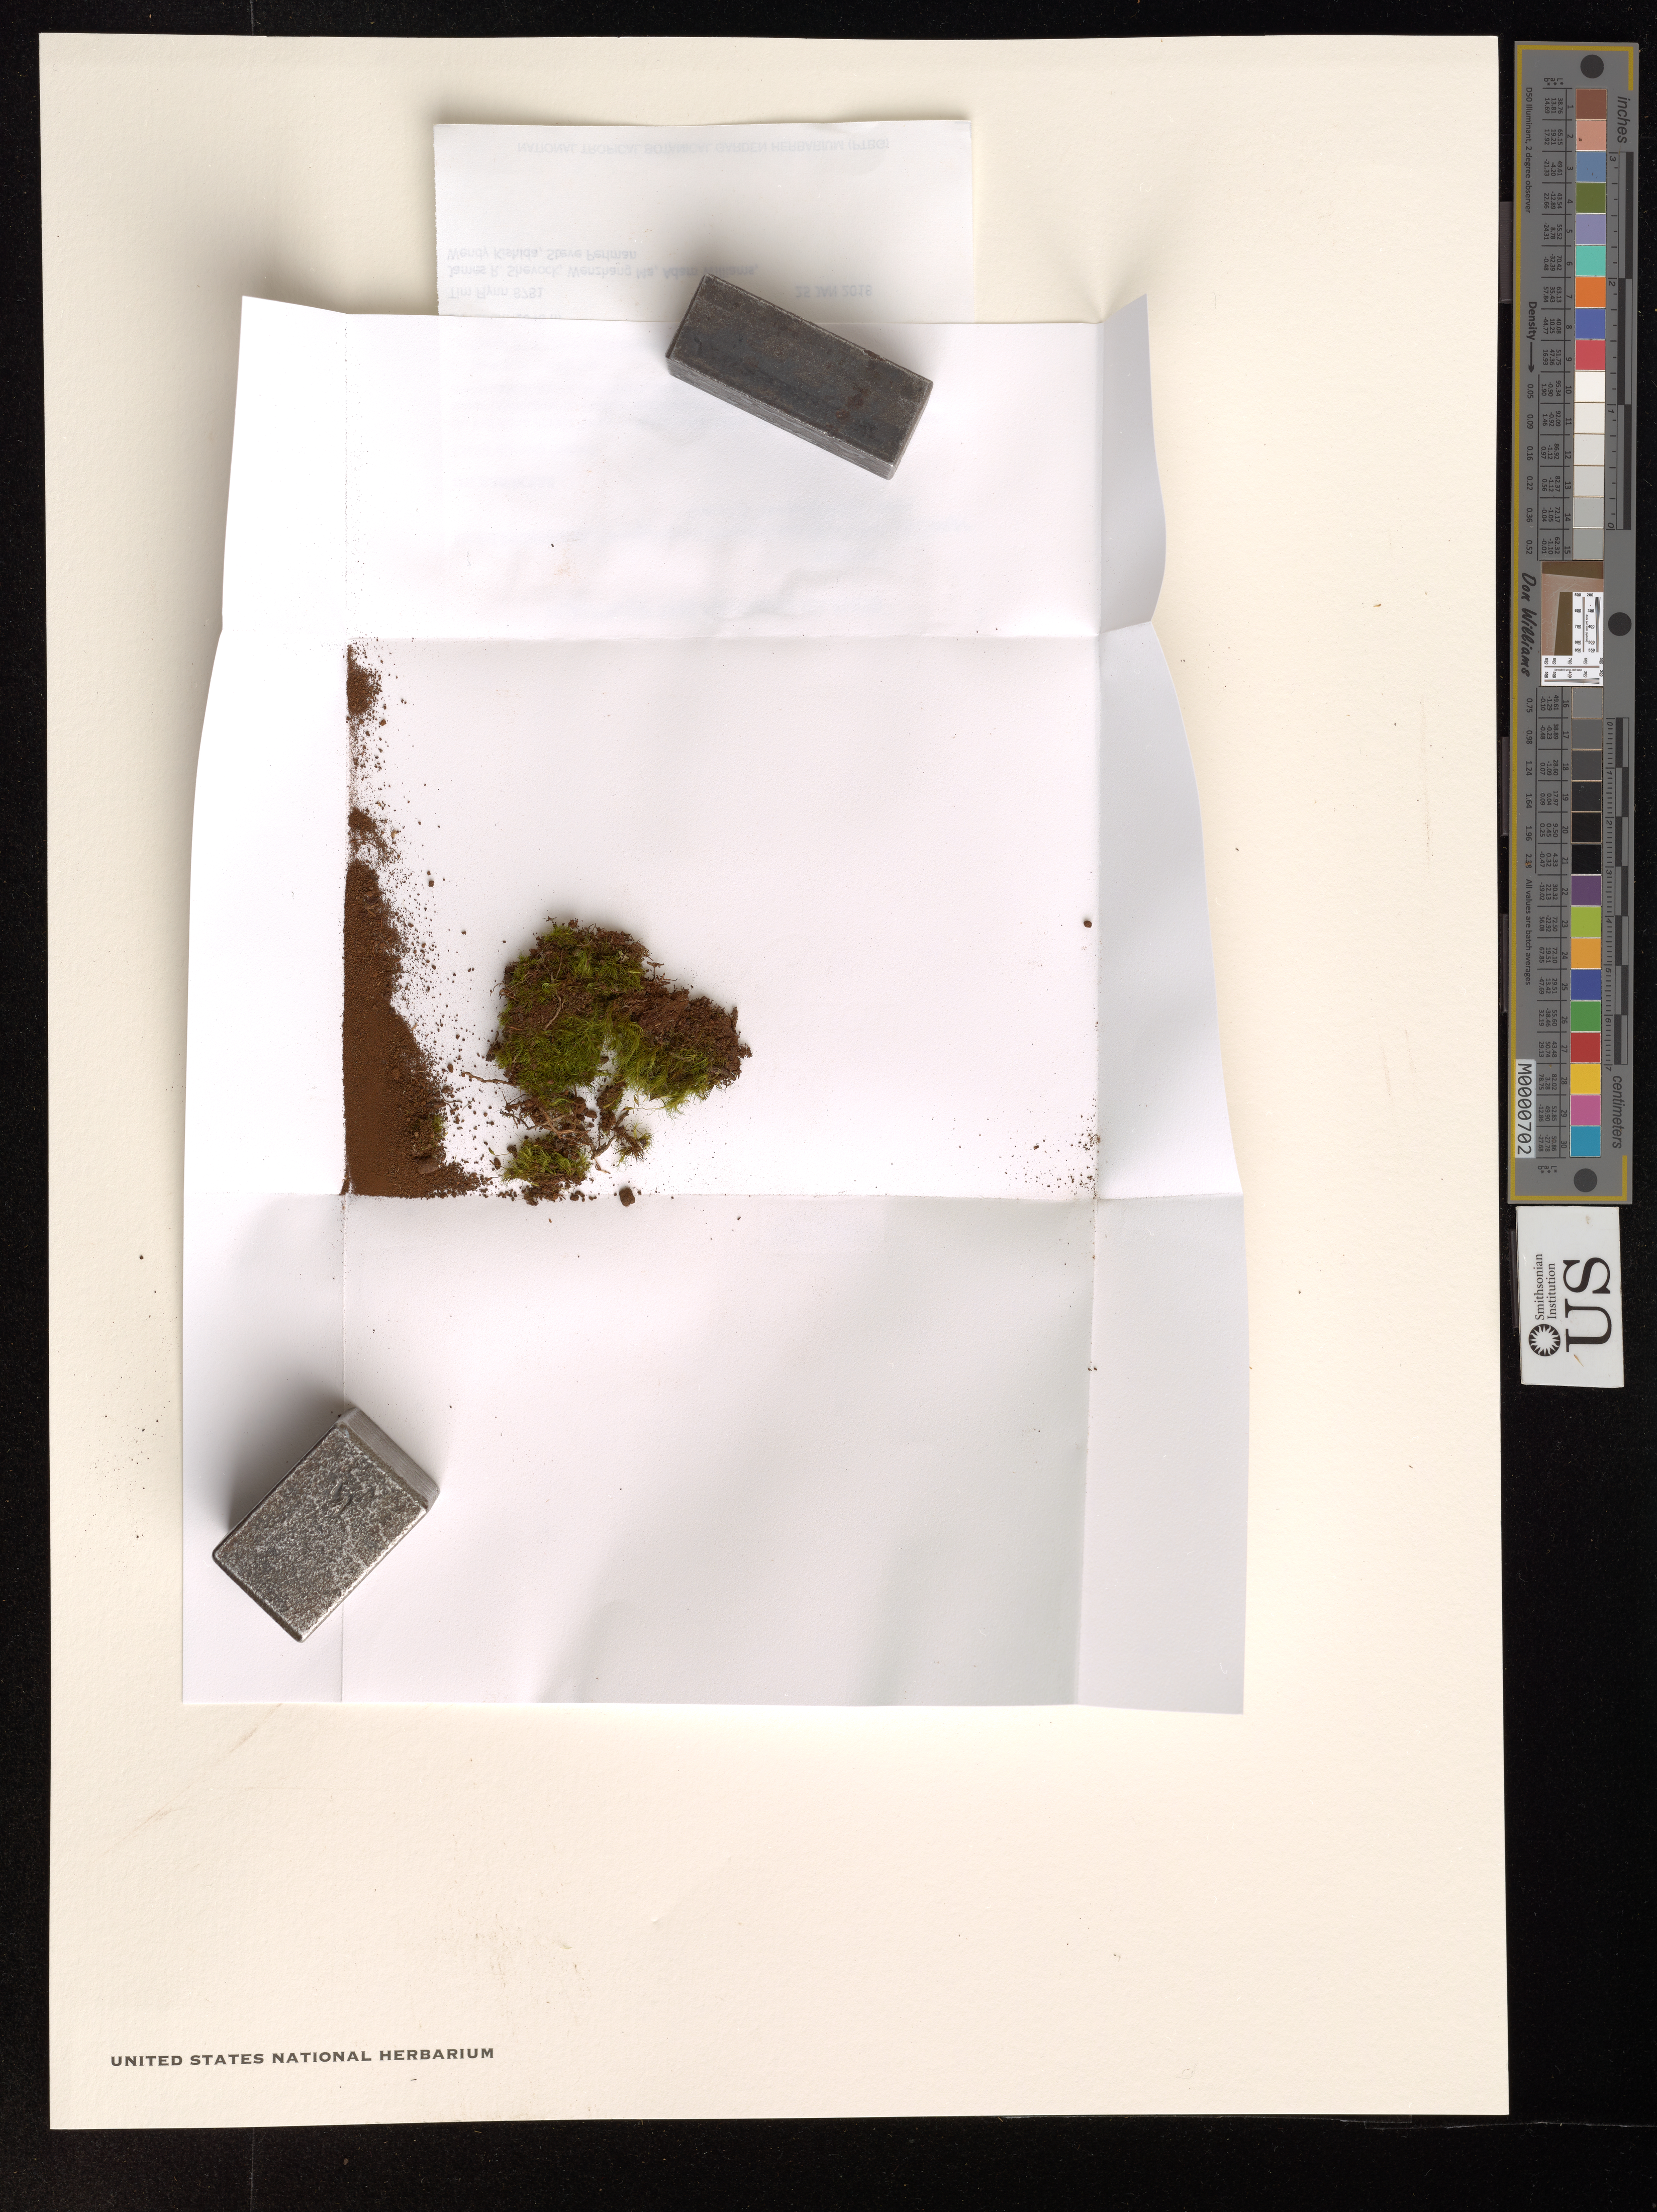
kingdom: Plantae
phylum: Bryophyta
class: Bryopsida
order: Dicranales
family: Leucobryaceae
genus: Campylopus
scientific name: Campylopus hawaiicus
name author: (Müll. Hal.) A. Jaeger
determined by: Toren, David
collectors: T. Flynn, J. R. Shevock, M. Wenzhang & A. Williams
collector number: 8781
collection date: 2018-01-25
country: United States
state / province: Hawaii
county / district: Kauai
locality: The Hawaiian Islands. Kauai Waimea Distrit. Na Pali-Kona Forest Reserve. Nawaimaka Valley.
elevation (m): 1048